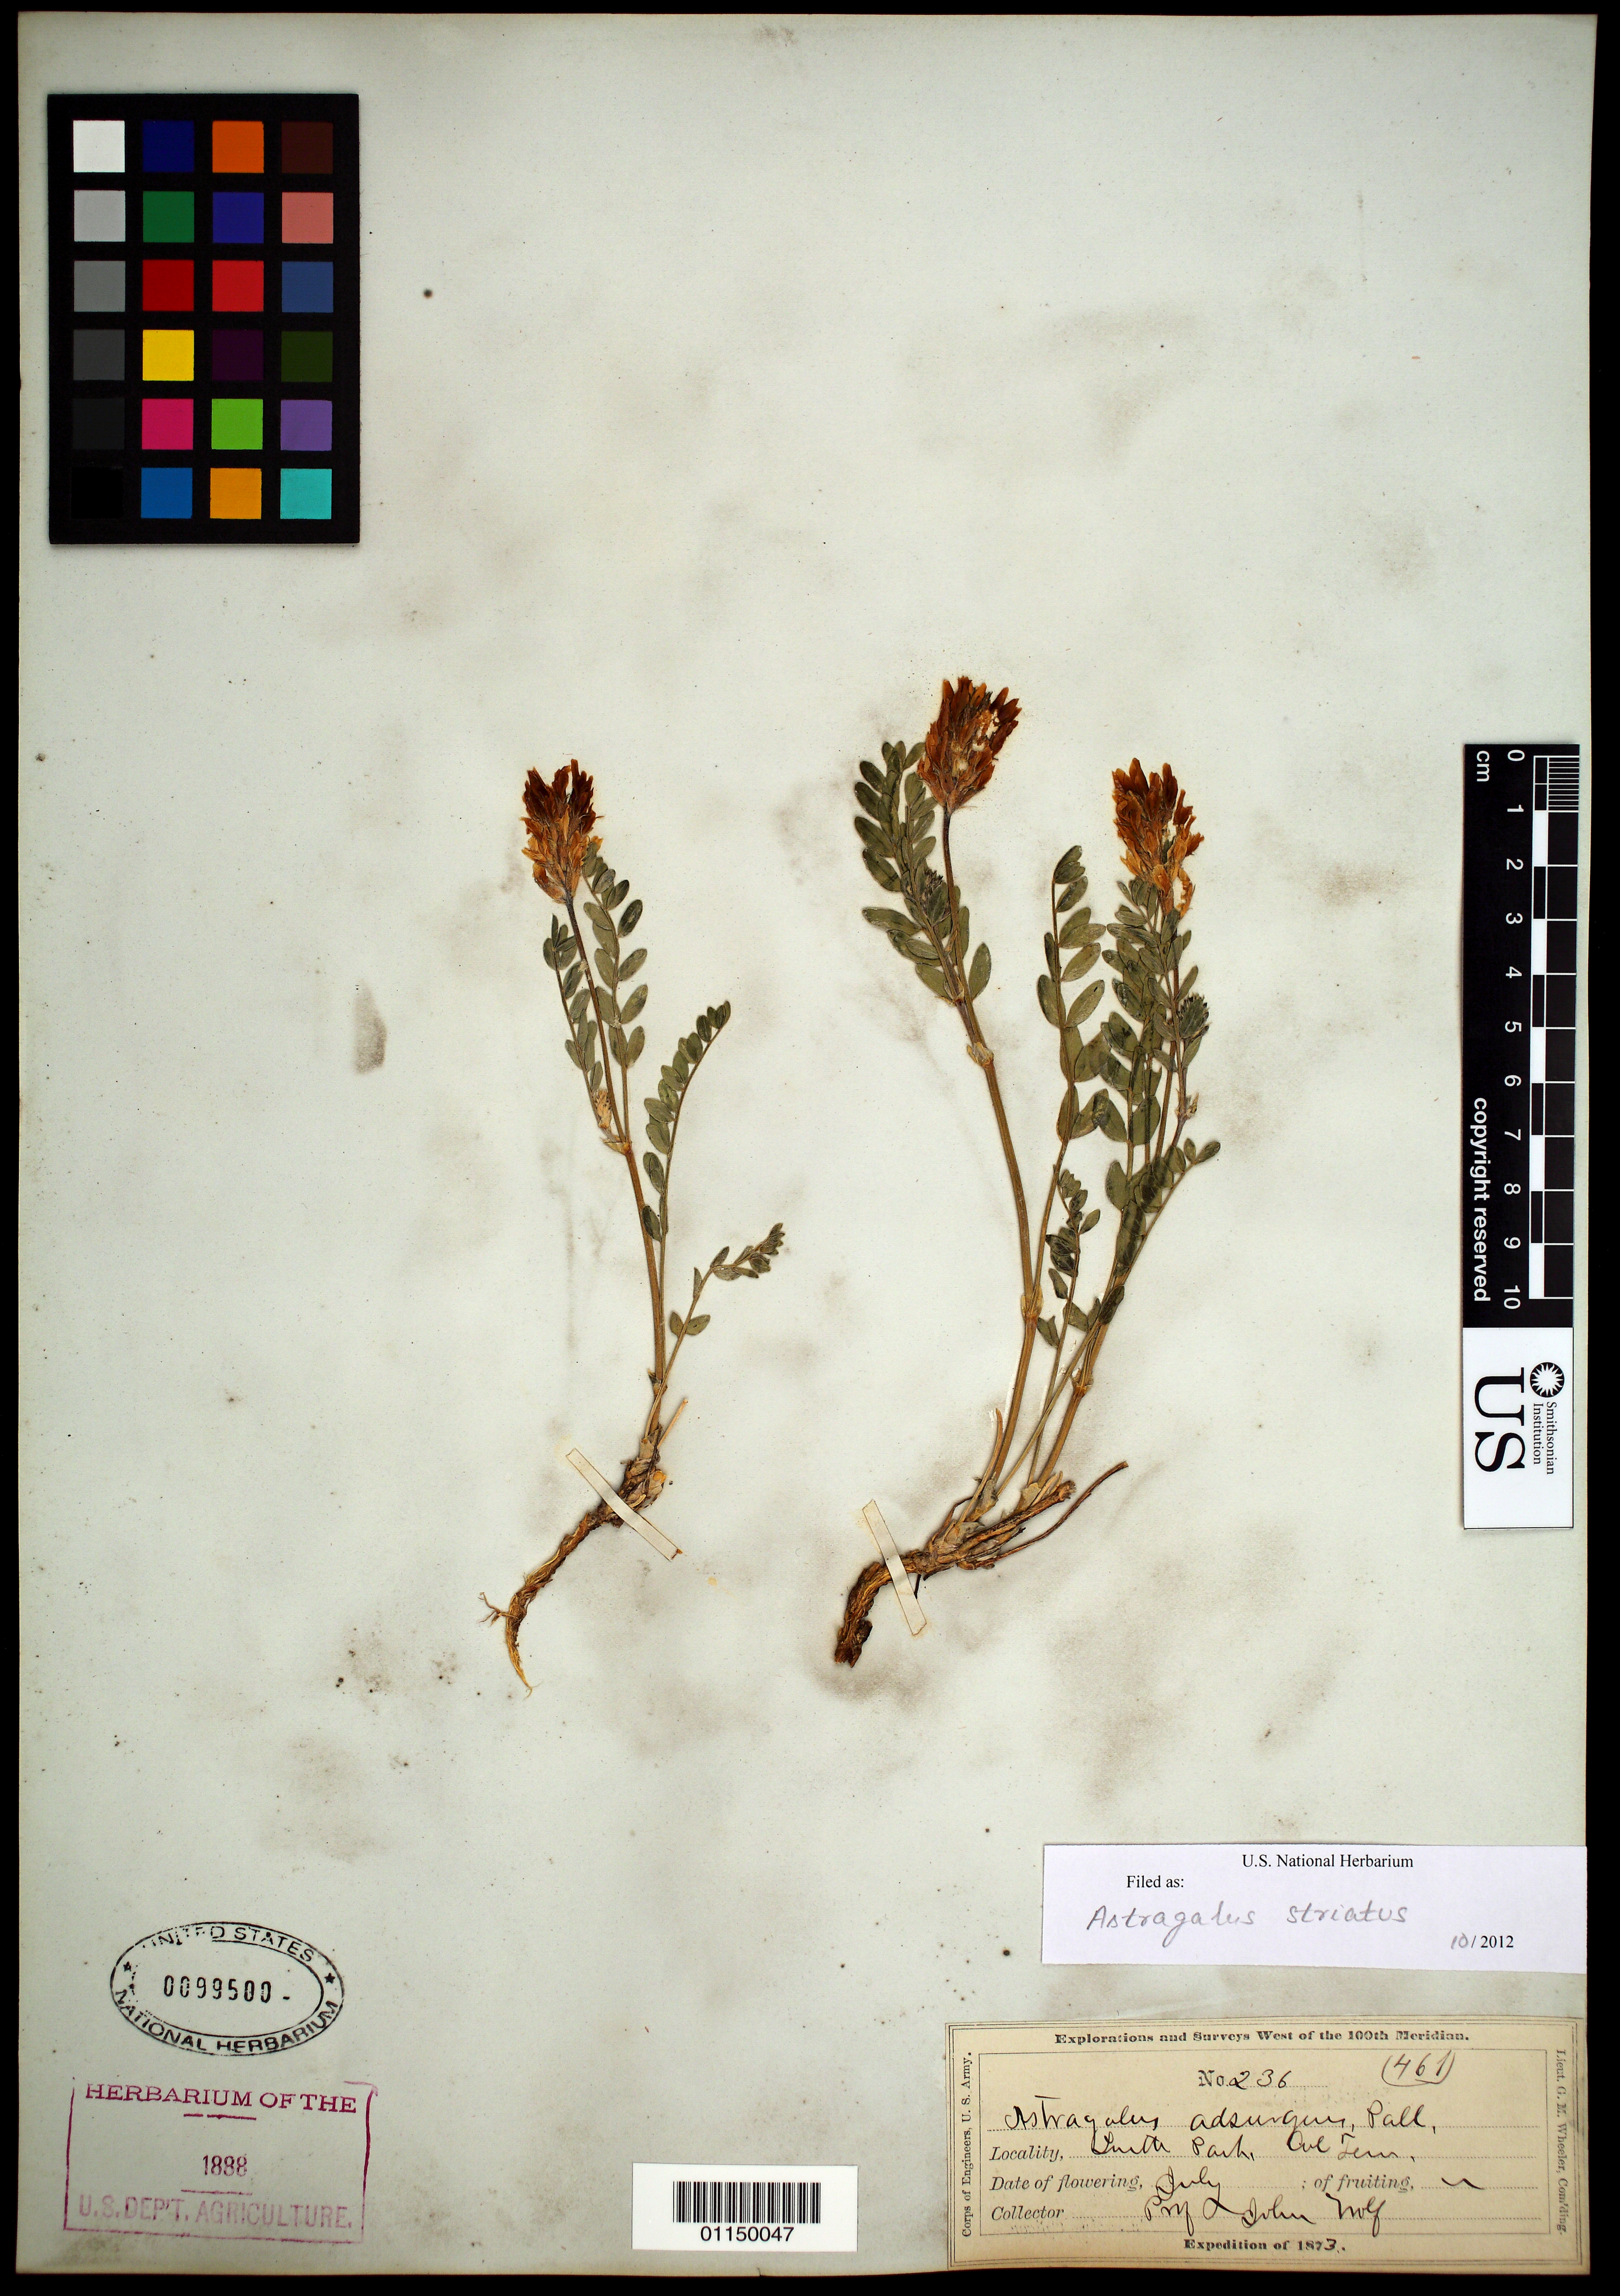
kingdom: Plantae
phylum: Tracheophyta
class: Magnoliopsida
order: Fabales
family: Fabaceae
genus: Astragalus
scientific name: Astragalus striatus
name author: Nutt.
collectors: J. Wolf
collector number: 236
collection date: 1873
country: United States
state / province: Colorado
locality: Smith Park.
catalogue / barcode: US 99500